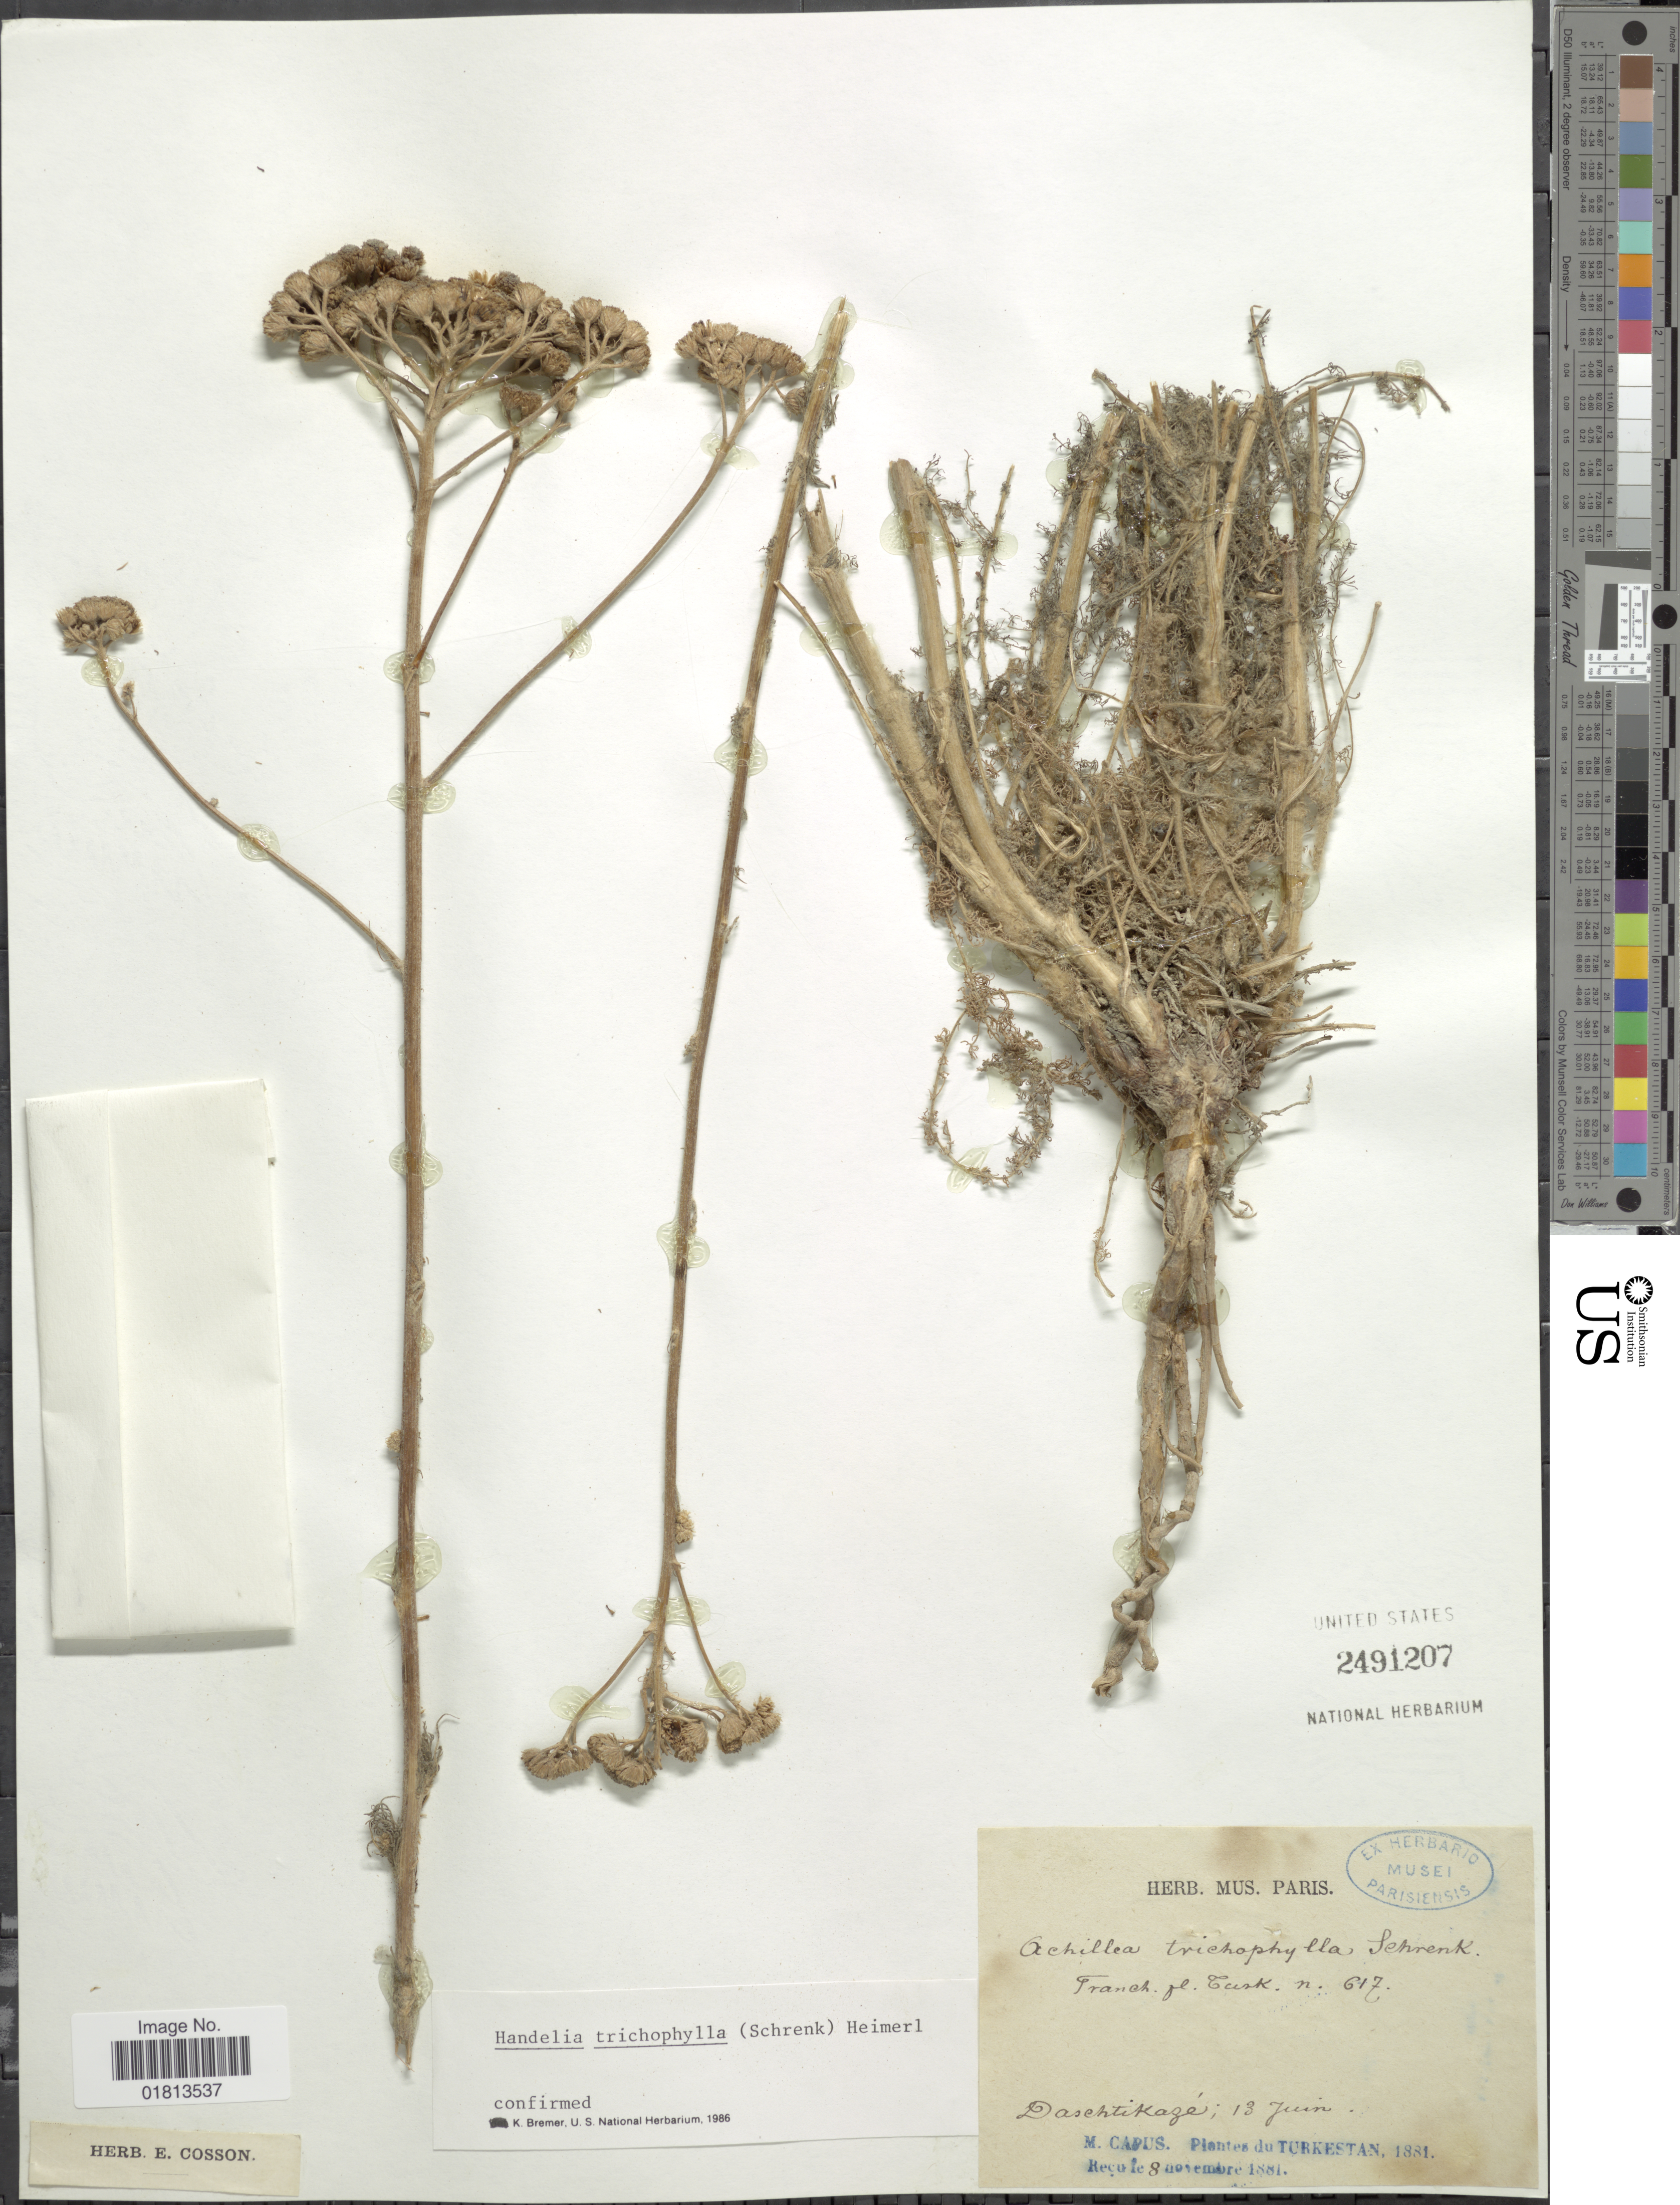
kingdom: Plantae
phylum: Tracheophyta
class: Magnoliopsida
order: Asterales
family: Asteraceae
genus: Handelia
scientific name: Handelia trichophylla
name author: (Schrenk) Heimerl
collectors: M. Capus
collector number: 617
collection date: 1881-06-13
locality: Turkestan, Franch pl. Curk [interpreted]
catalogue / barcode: US 2491207